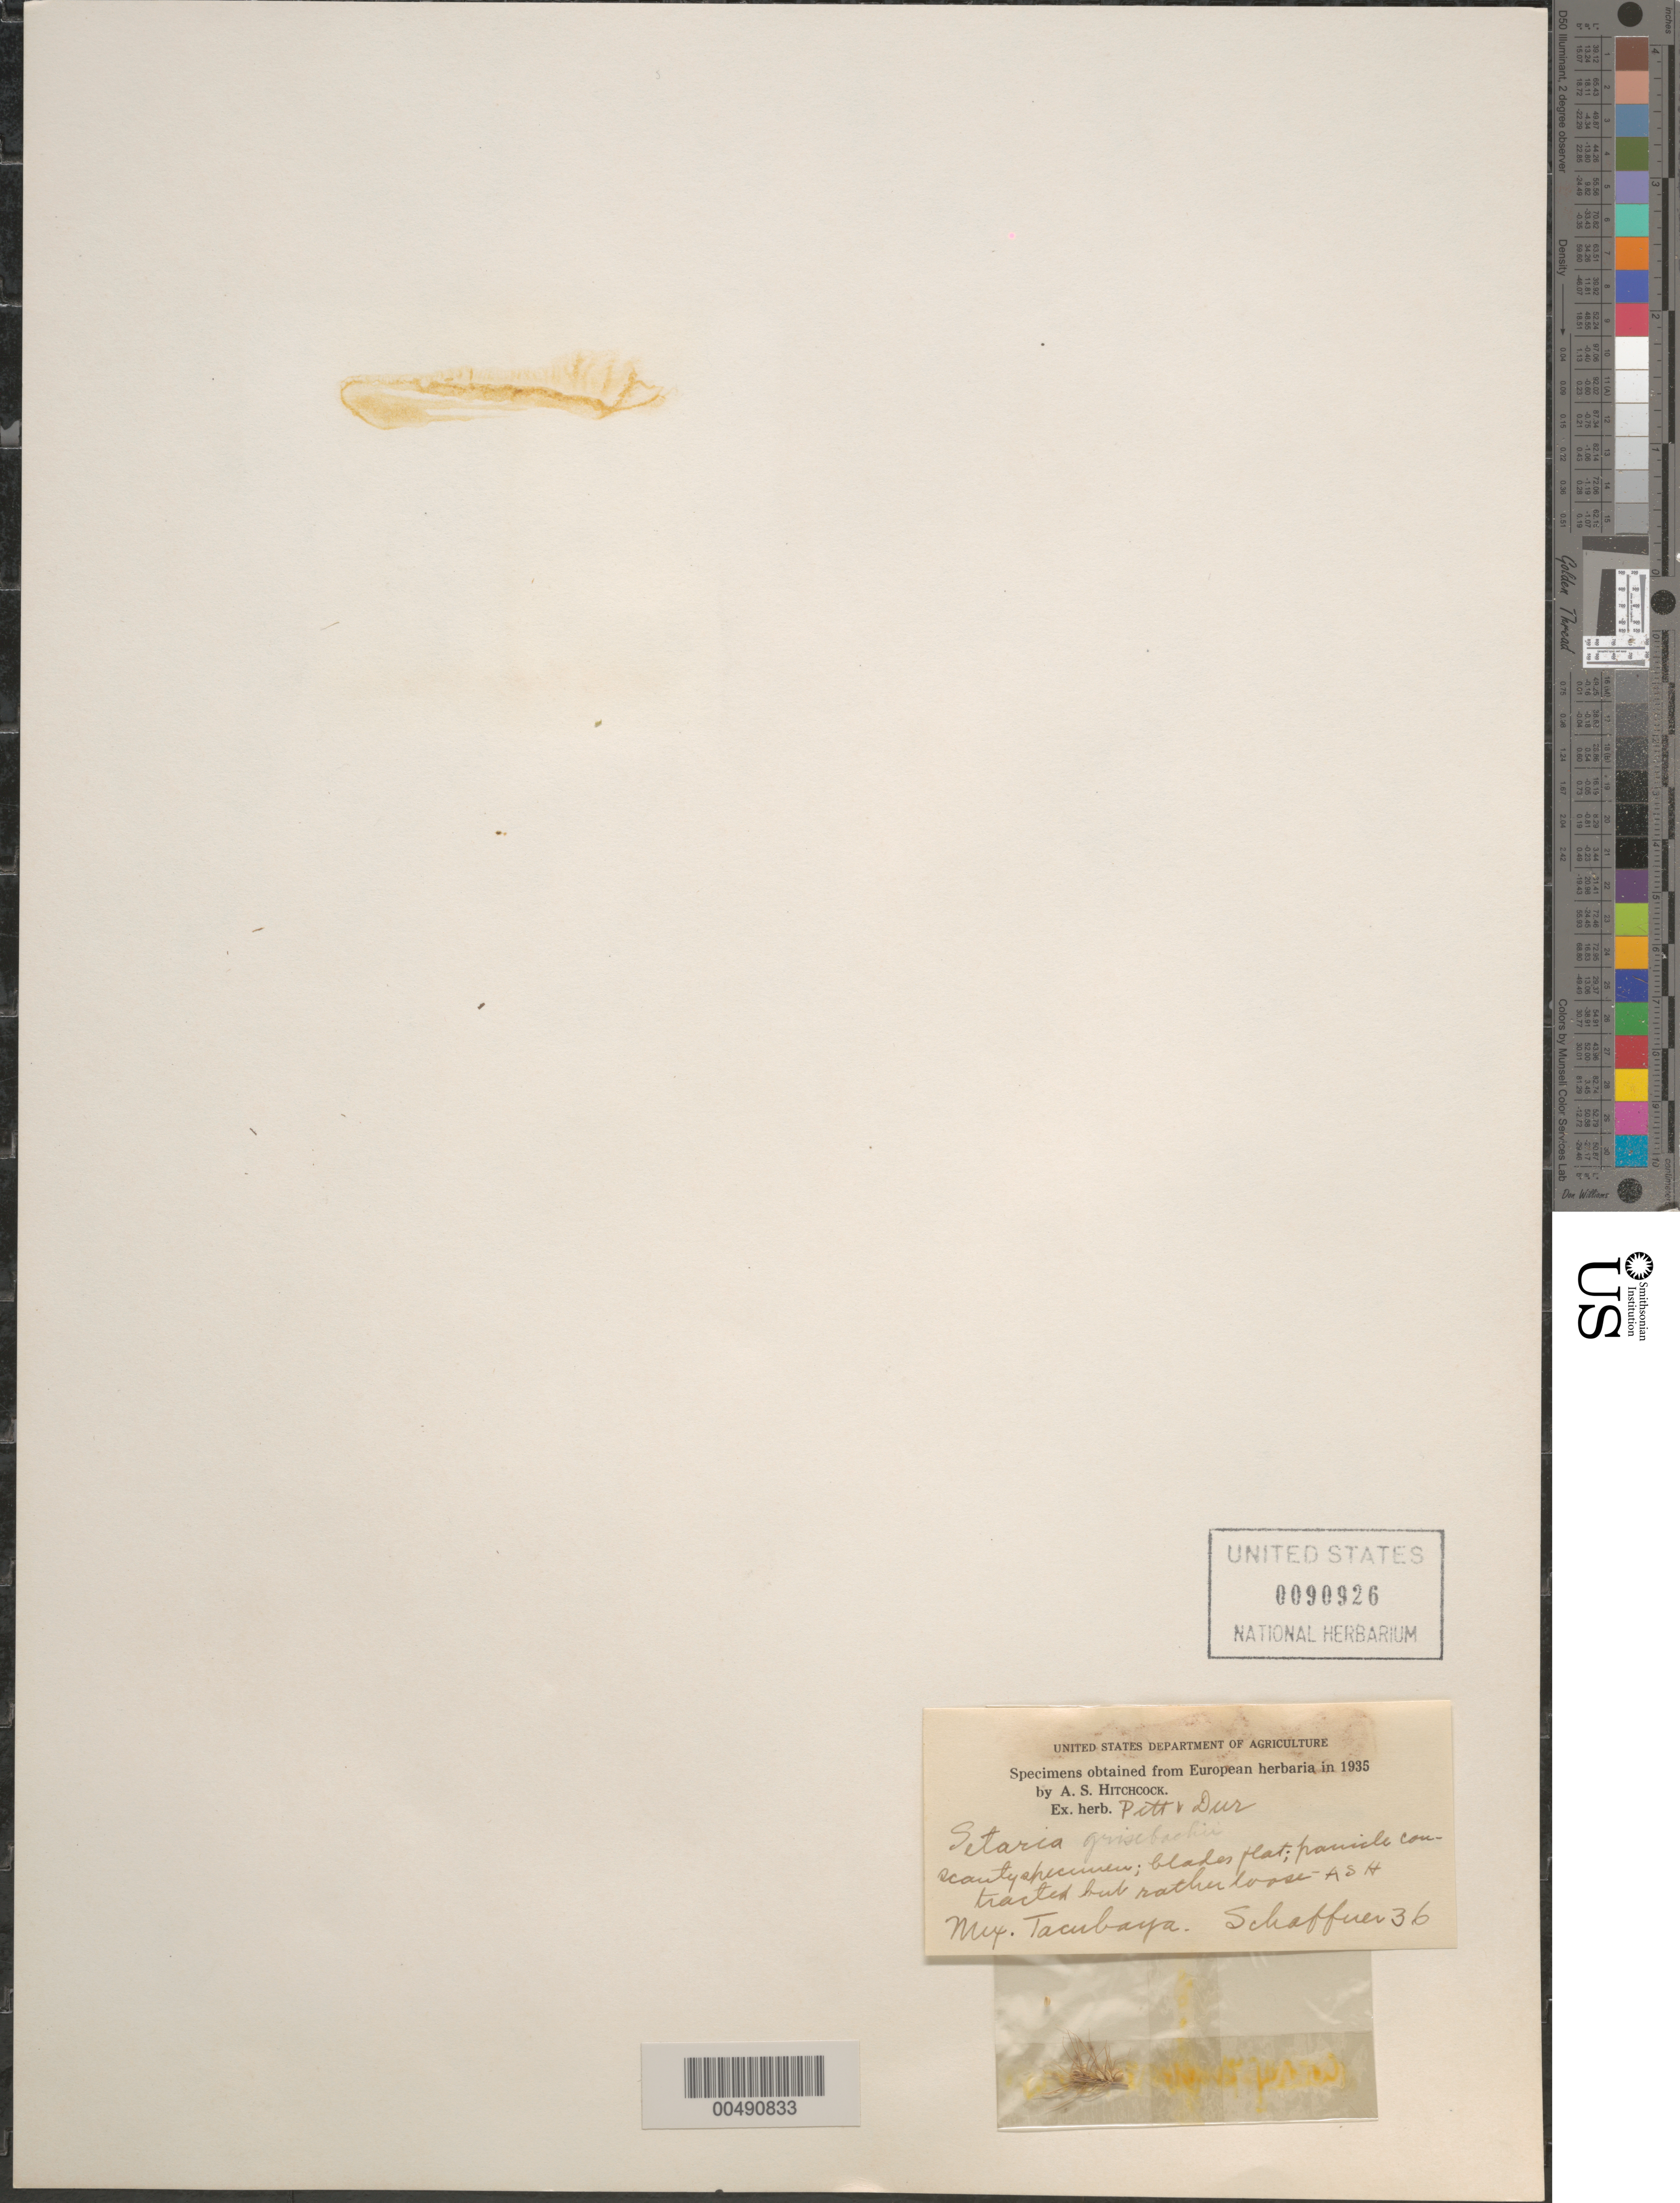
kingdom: Plantae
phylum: Tracheophyta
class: Liliopsida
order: Poales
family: Poaceae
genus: Setaria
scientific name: Setaria grisebachii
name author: E. Fourn.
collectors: -. Schaffner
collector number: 36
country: Mexico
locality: Tacubaya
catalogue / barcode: US 90926